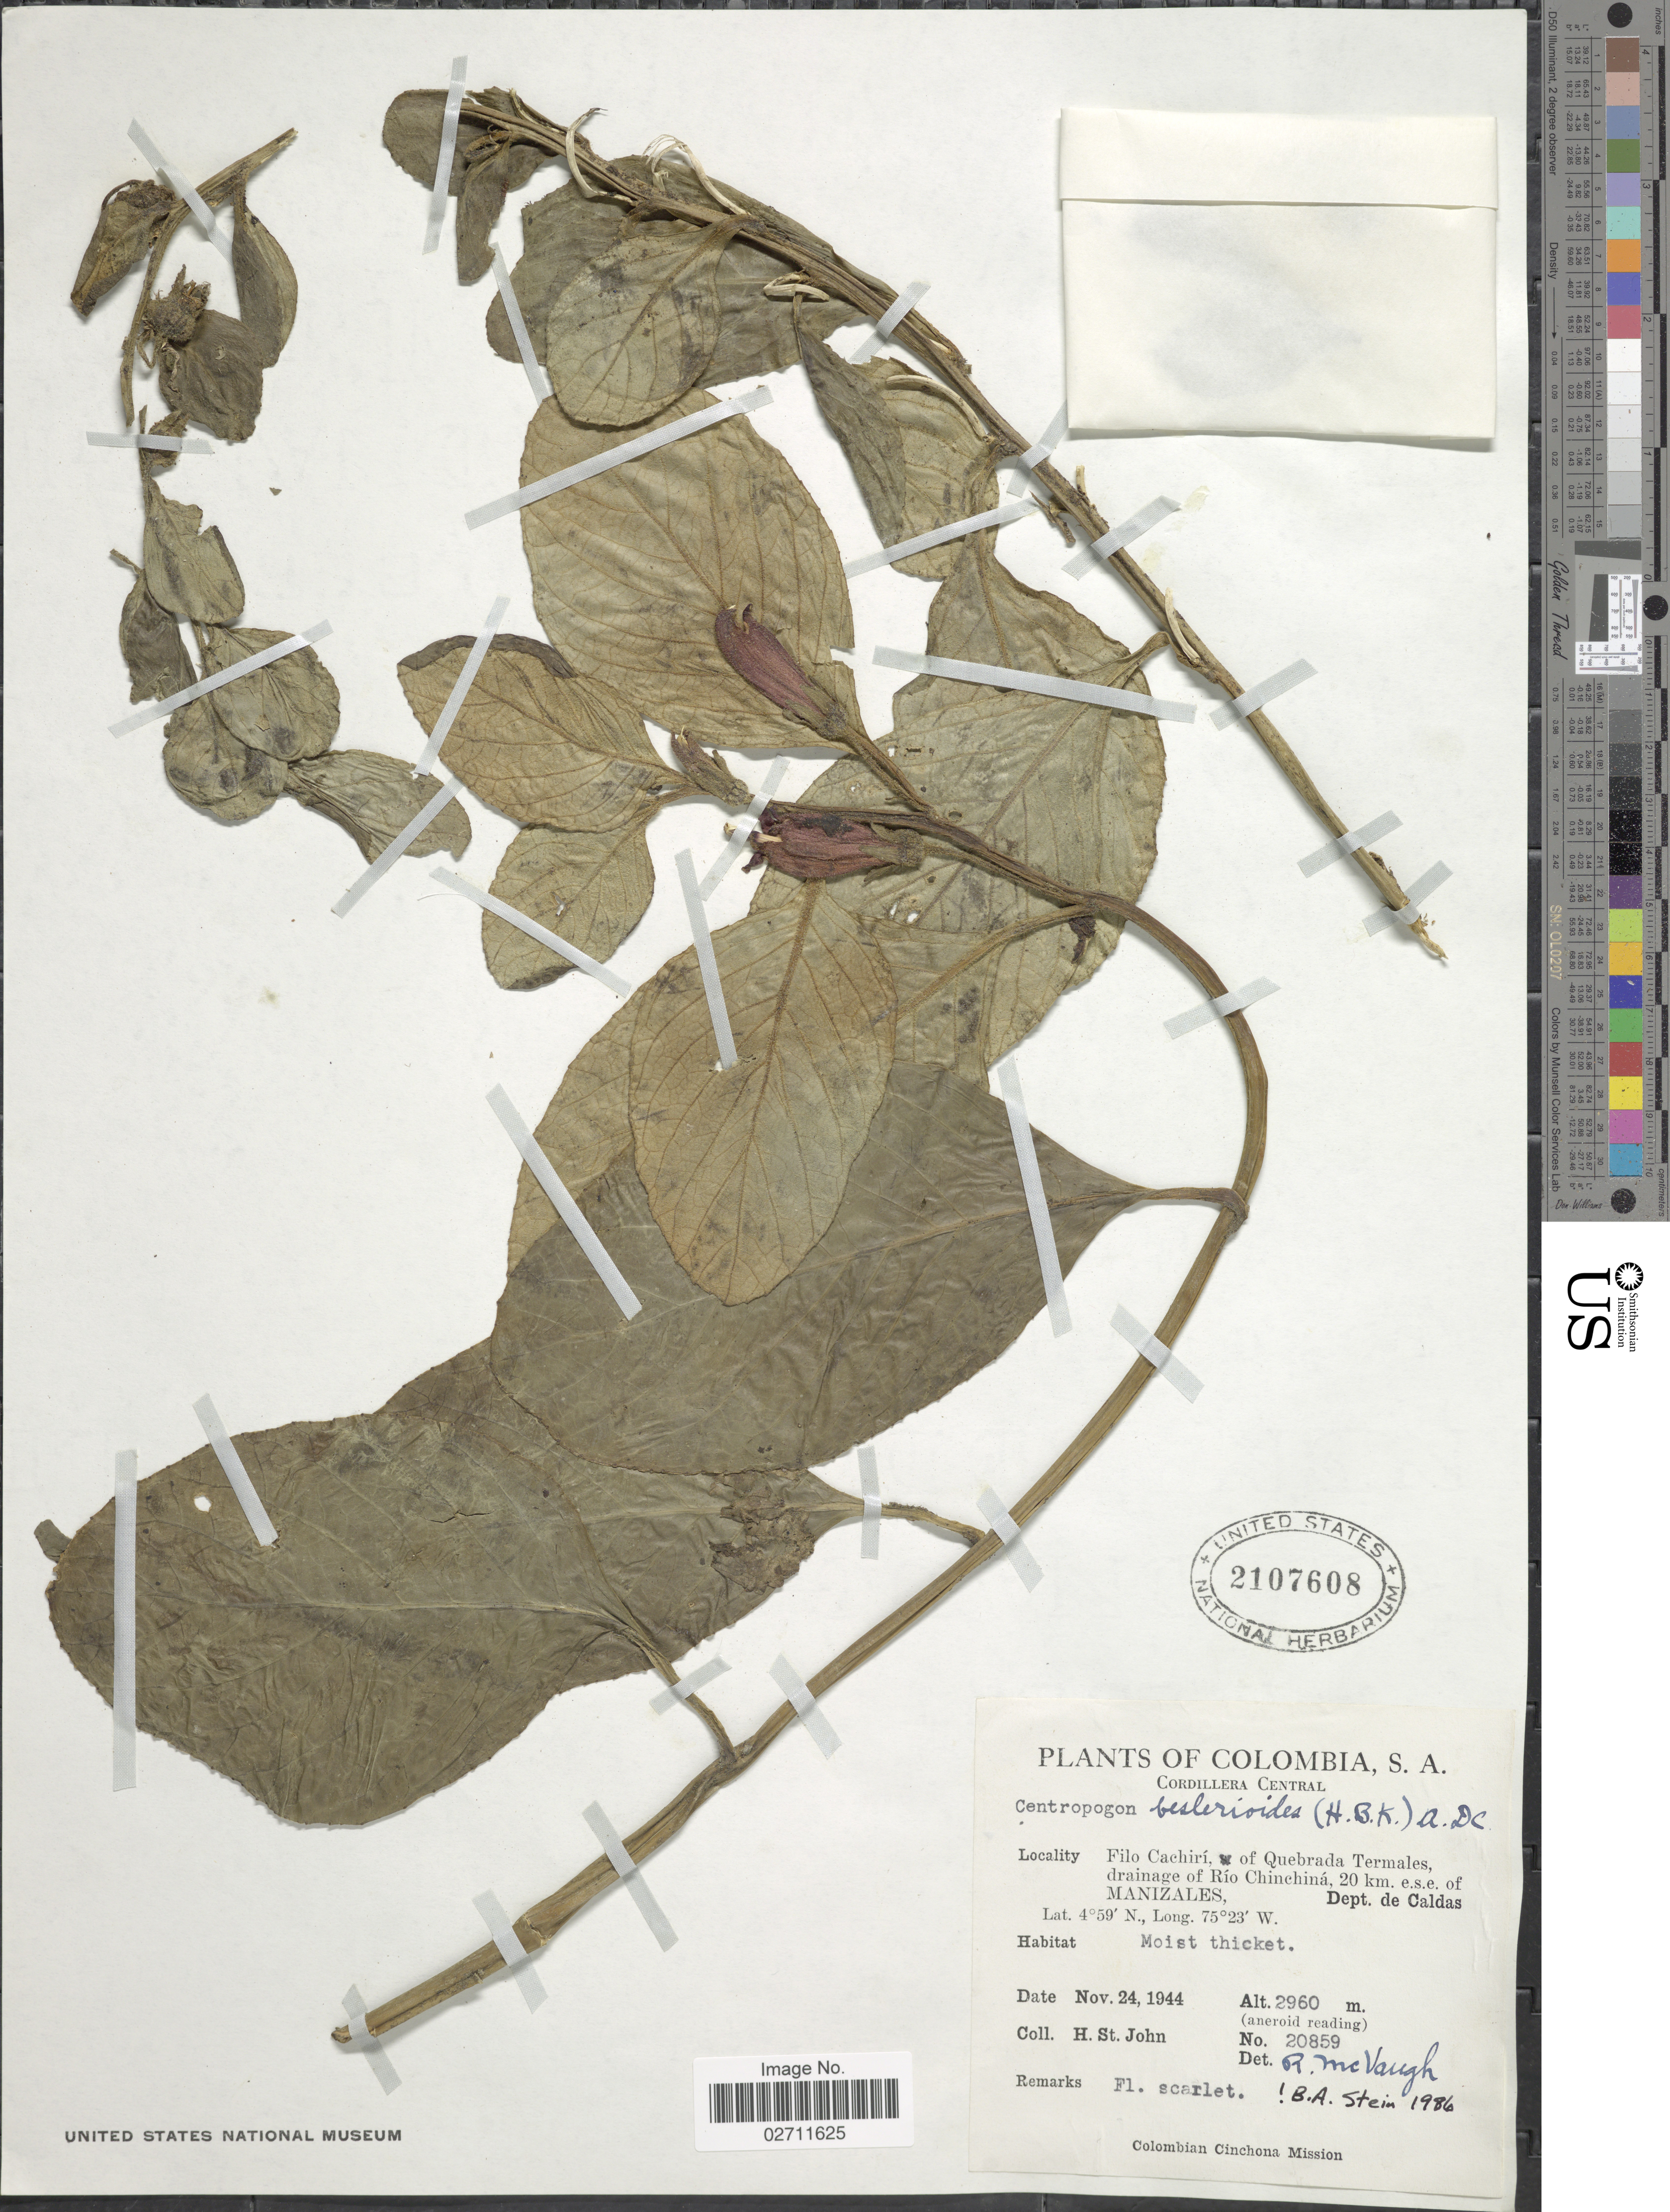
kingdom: Plantae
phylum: Tracheophyta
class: Magnoliopsida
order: Asterales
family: Campanulaceae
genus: Centropogon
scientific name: Centropogon beslerioides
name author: DC.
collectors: H. St. John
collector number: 20859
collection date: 1944-11-24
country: Colombia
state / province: Caldas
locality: Cordillera Central. Filo Cachiri of Quebrada Termales, drainage of Rio Chinchiná, 20 km e.s.e. of Manizales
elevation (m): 2960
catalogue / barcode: US 2107608